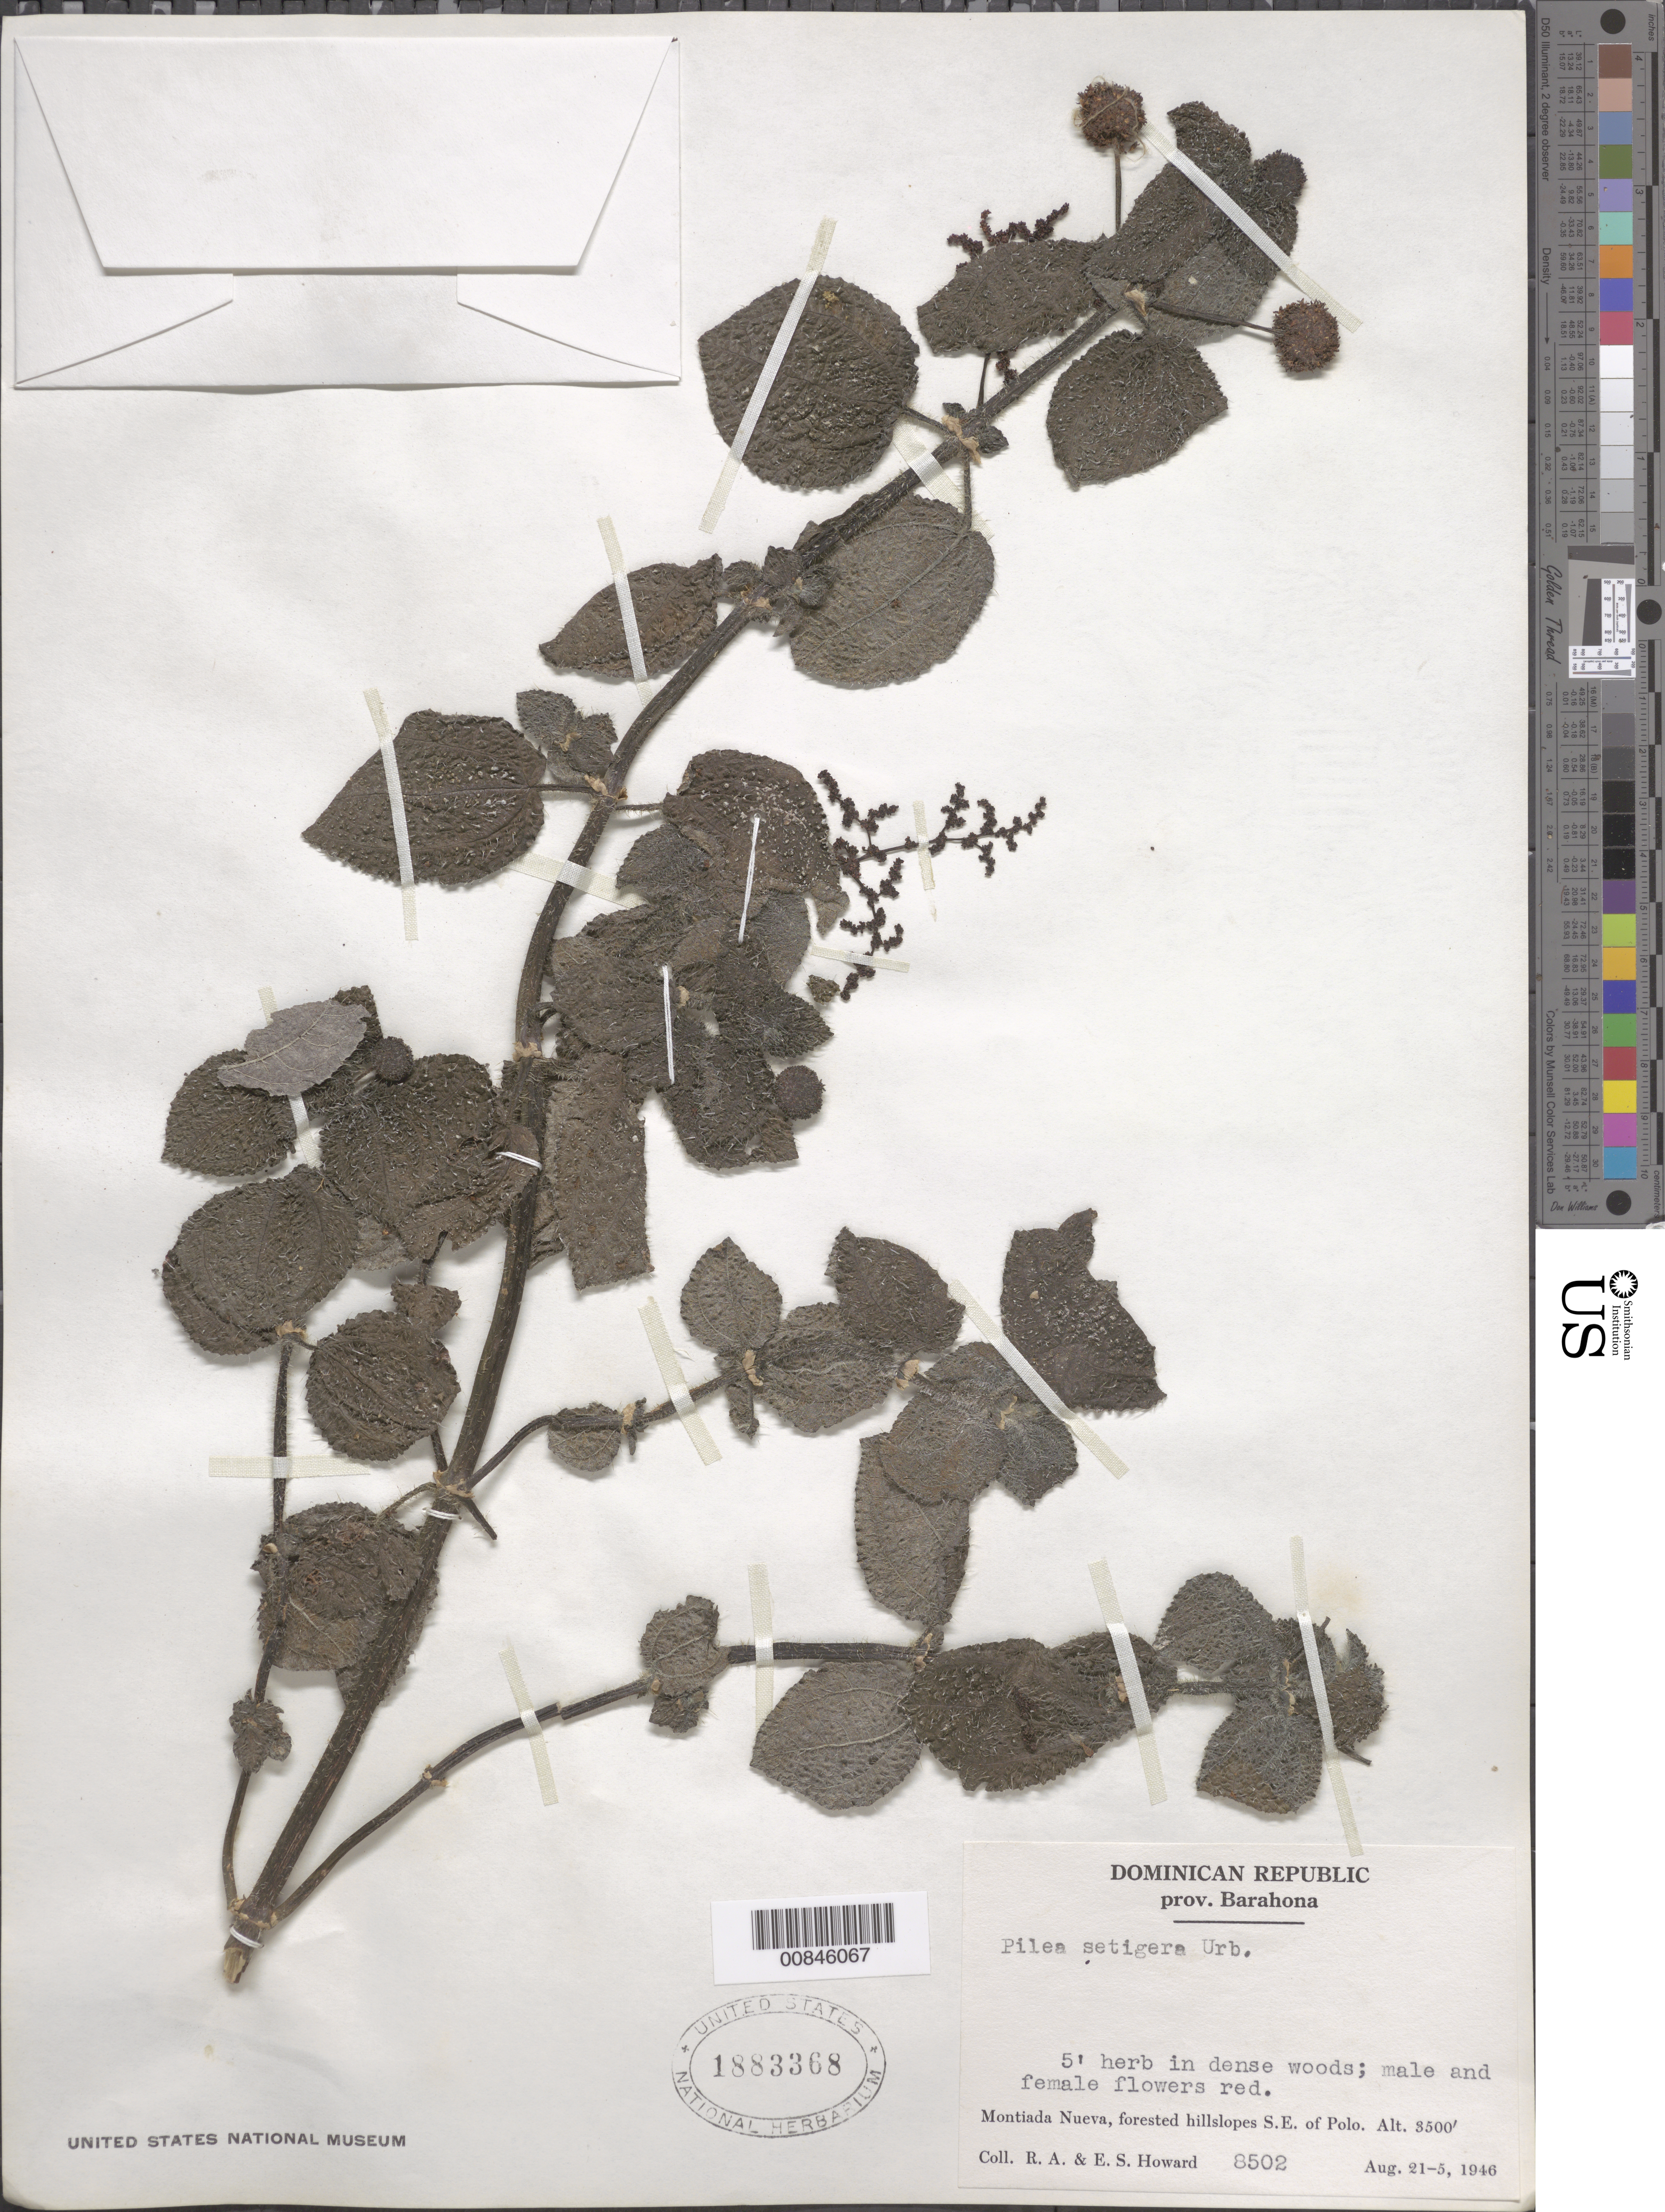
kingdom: Plantae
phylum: Tracheophyta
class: Magnoliopsida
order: Rosales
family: Urticaceae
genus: Pilea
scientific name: Pilea setigera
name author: Urb.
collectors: R. A. Howard & E. S. Howard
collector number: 8502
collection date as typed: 21 Aug 1946 to 25 Aug 1946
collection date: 1946-08-21/1946-08-25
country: Dominican Republic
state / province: Barahona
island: Hispaniola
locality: Montiada Nueva, forested hillslopes SE of Polo.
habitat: Dense woods.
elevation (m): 1067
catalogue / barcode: US 1883368